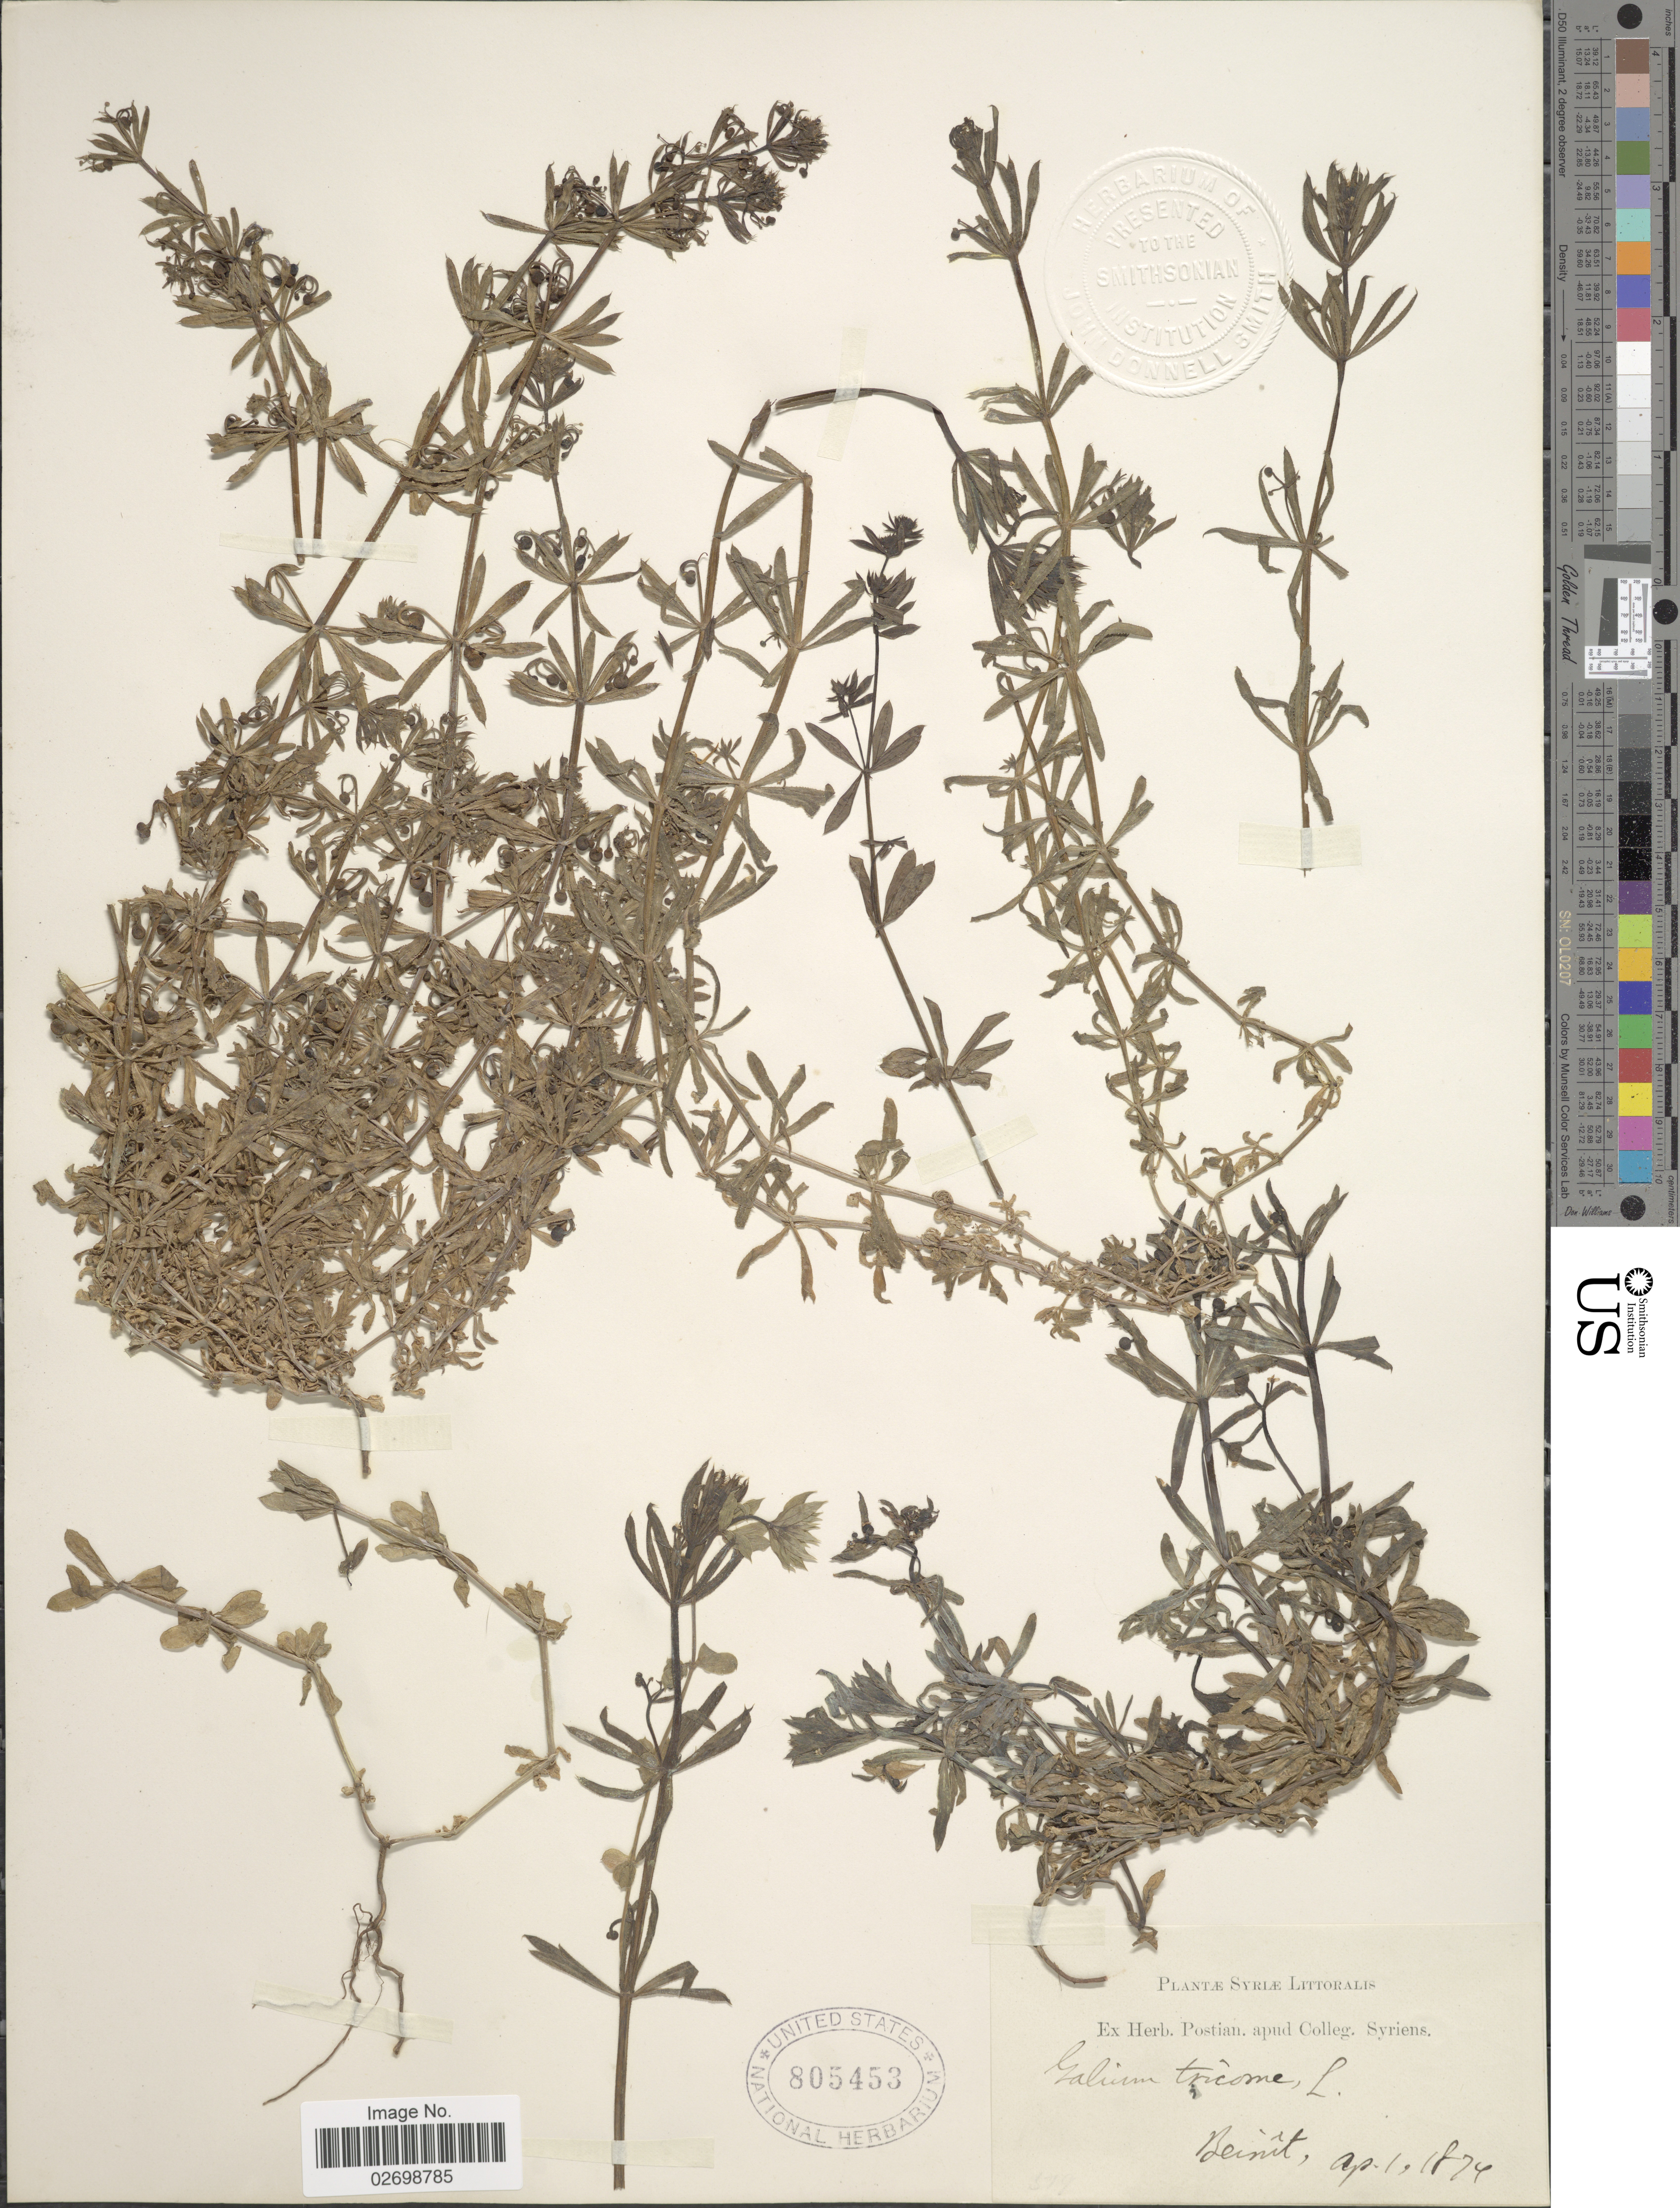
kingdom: Plantae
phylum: Tracheophyta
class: Magnoliopsida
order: Gentianales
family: Rubiaceae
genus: Galium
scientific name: Galium tricornutum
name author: Dandy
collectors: ex herb. Postian. apud Colleg. Syriens. Protest. USE "Fannie P. A. Shepard" (10308853) AS PRIMARY COLLECTOR INSTEAD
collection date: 1874-04-01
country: Lebanon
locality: Beirut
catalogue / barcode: US 805453